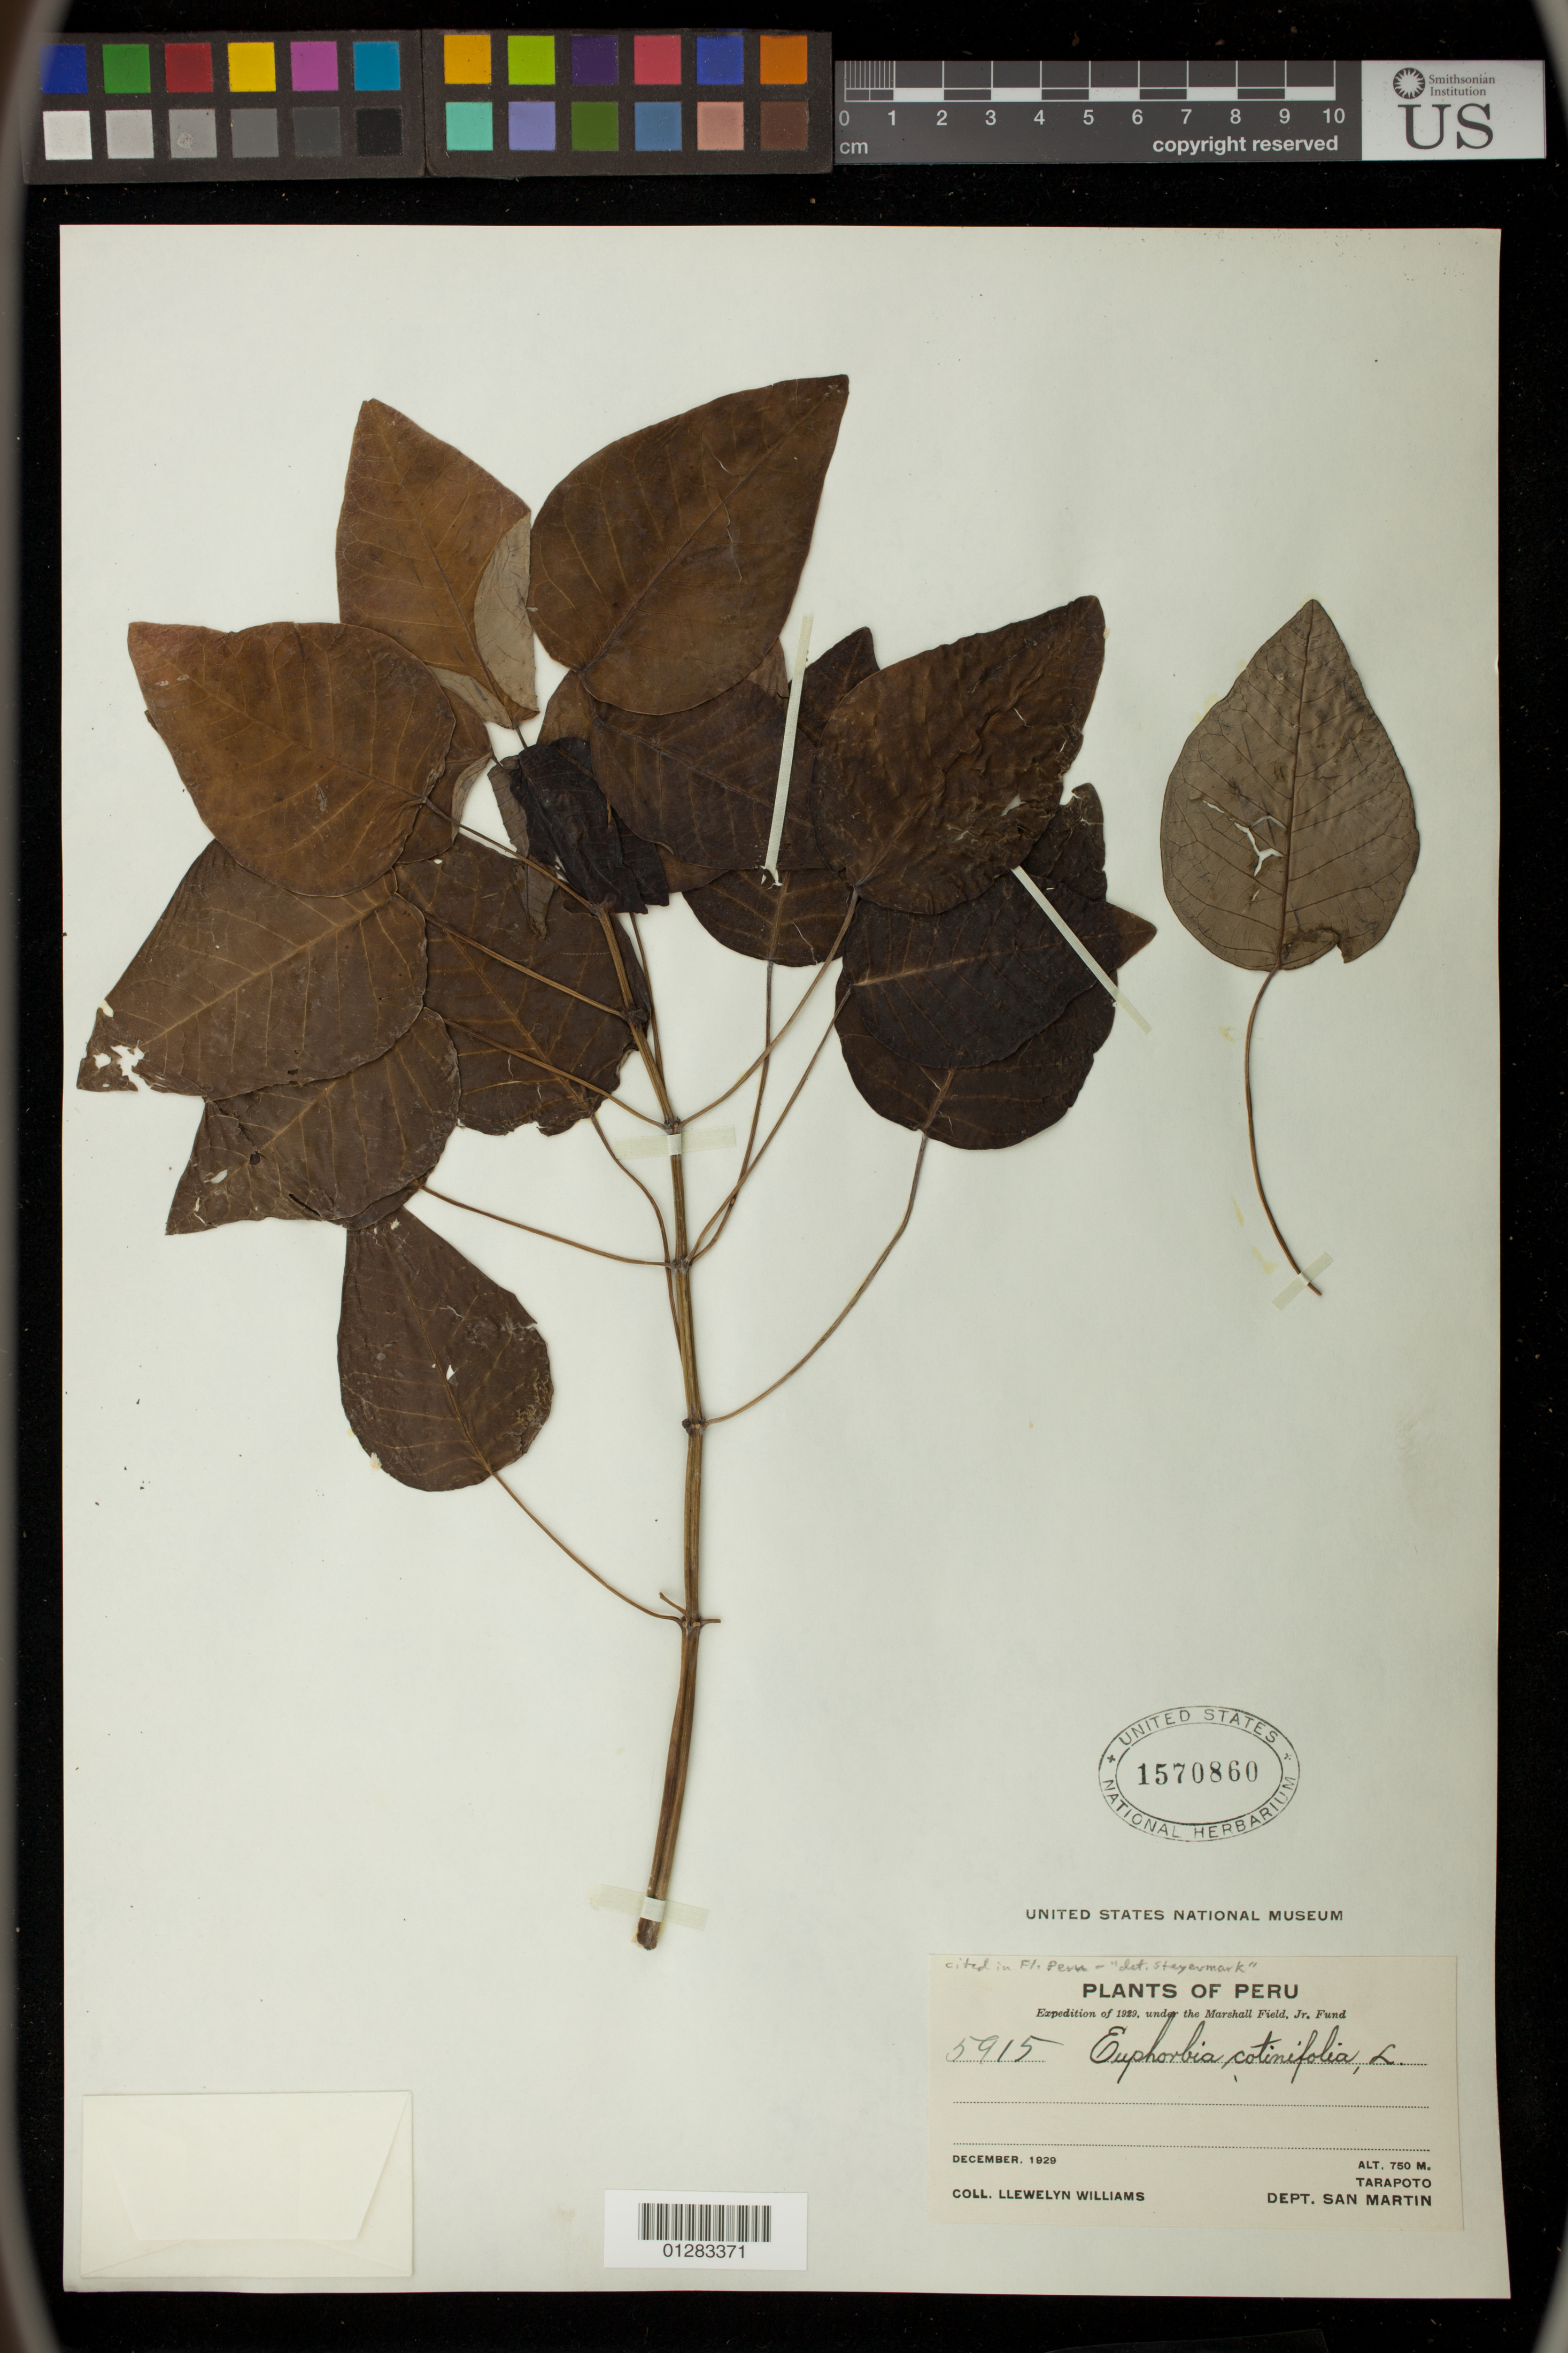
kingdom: Plantae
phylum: Tracheophyta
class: Magnoliopsida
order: Malpighiales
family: Euphorbiaceae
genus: Euphorbia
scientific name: Euphorbia cotinifolia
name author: L.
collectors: Ll. Williams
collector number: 5915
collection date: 1929-12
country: Peru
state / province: San Martín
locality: Tarapoto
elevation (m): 750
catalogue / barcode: US 1570860